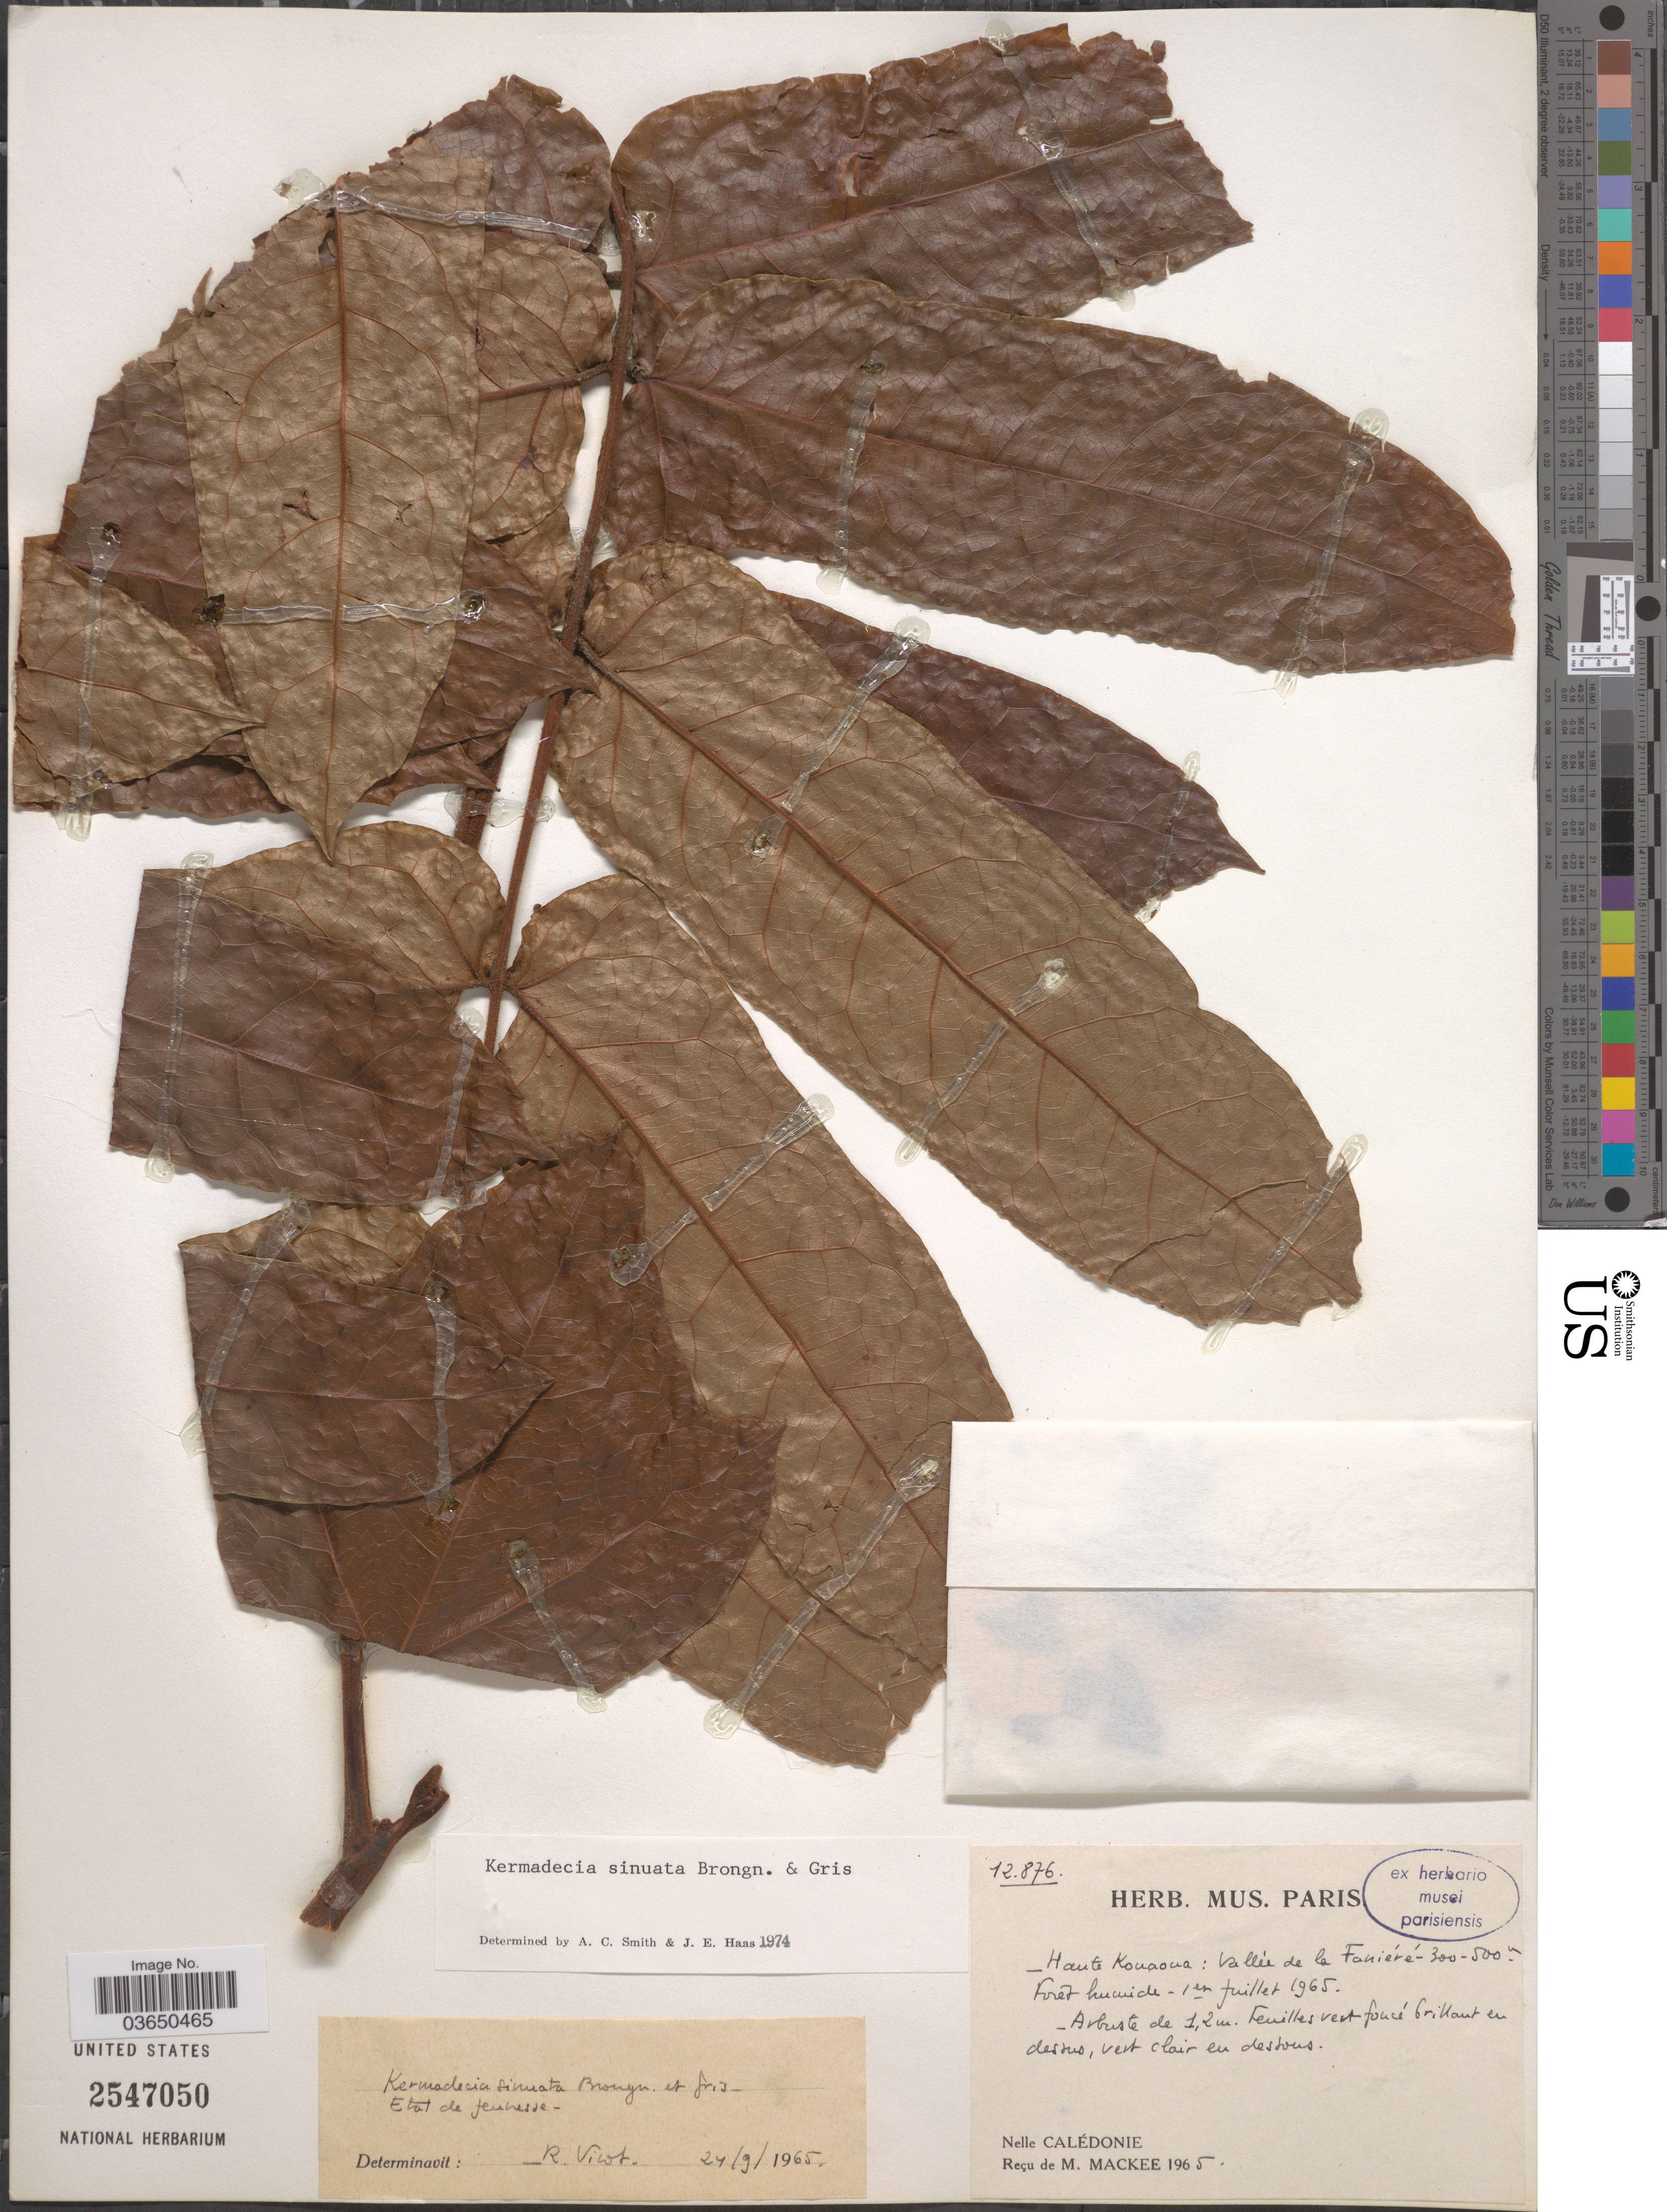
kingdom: Plantae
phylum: Tracheophyta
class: Magnoliopsida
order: Proteales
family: Proteaceae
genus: Kermadecia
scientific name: Kermadecia sinuata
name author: Brongn. & Gris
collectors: M. Mackee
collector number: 12876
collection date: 1965-07-01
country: New Caledonia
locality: Haute Konaona: Vallée de la Faniéré. [interpreted] Nelle Calédonie.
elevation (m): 300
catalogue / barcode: US 2547050